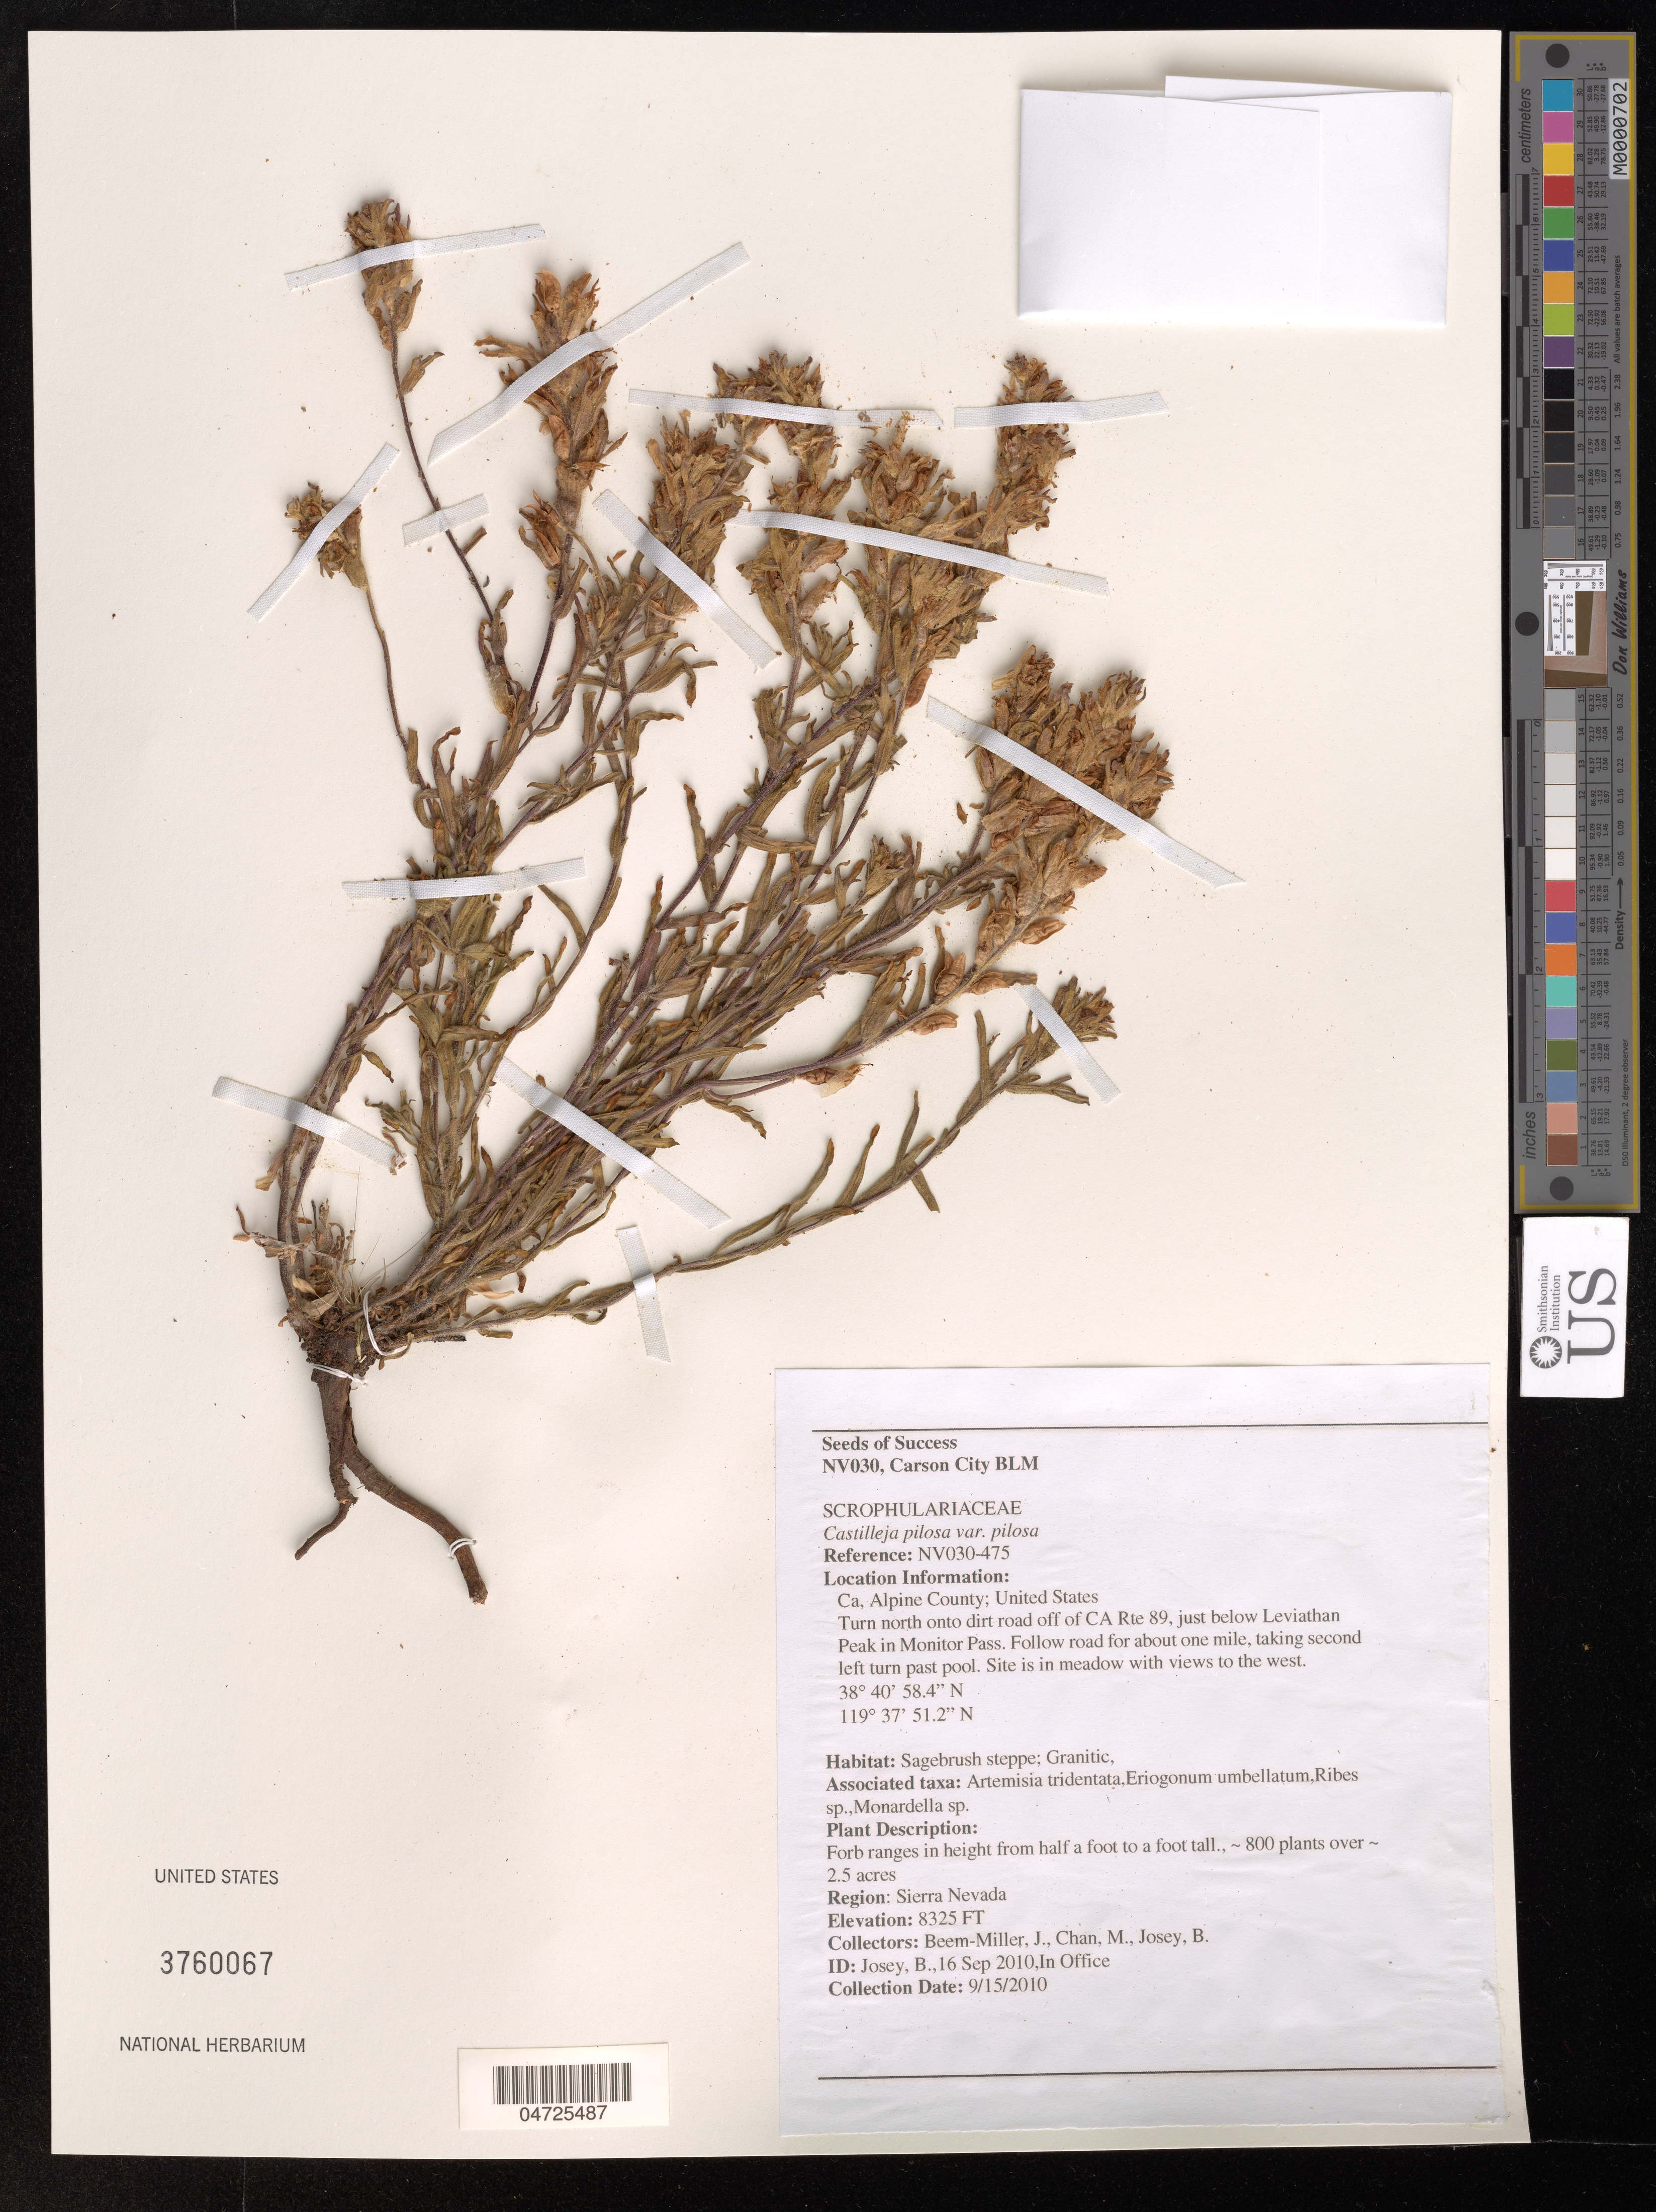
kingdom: Plantae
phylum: Tracheophyta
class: Magnoliopsida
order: Lamiales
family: Orobanchaceae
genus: Castilleja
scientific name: Castilleja pilosa var. pilosa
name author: (S. Watson) Rydb.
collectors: J. Beem-Miller, M. Chan & B. Josey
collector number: NV030-475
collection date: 2010-09-15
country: United States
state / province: California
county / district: Alpine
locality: Alpine County. Turn north onto dirt road off of Ca Rte 89, just below Leviathan Peak in Monitor Pass. Follow road for about one mile, taking second left turn past pool. Region: Sierra Nevada.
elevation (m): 2537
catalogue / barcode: US 3760067